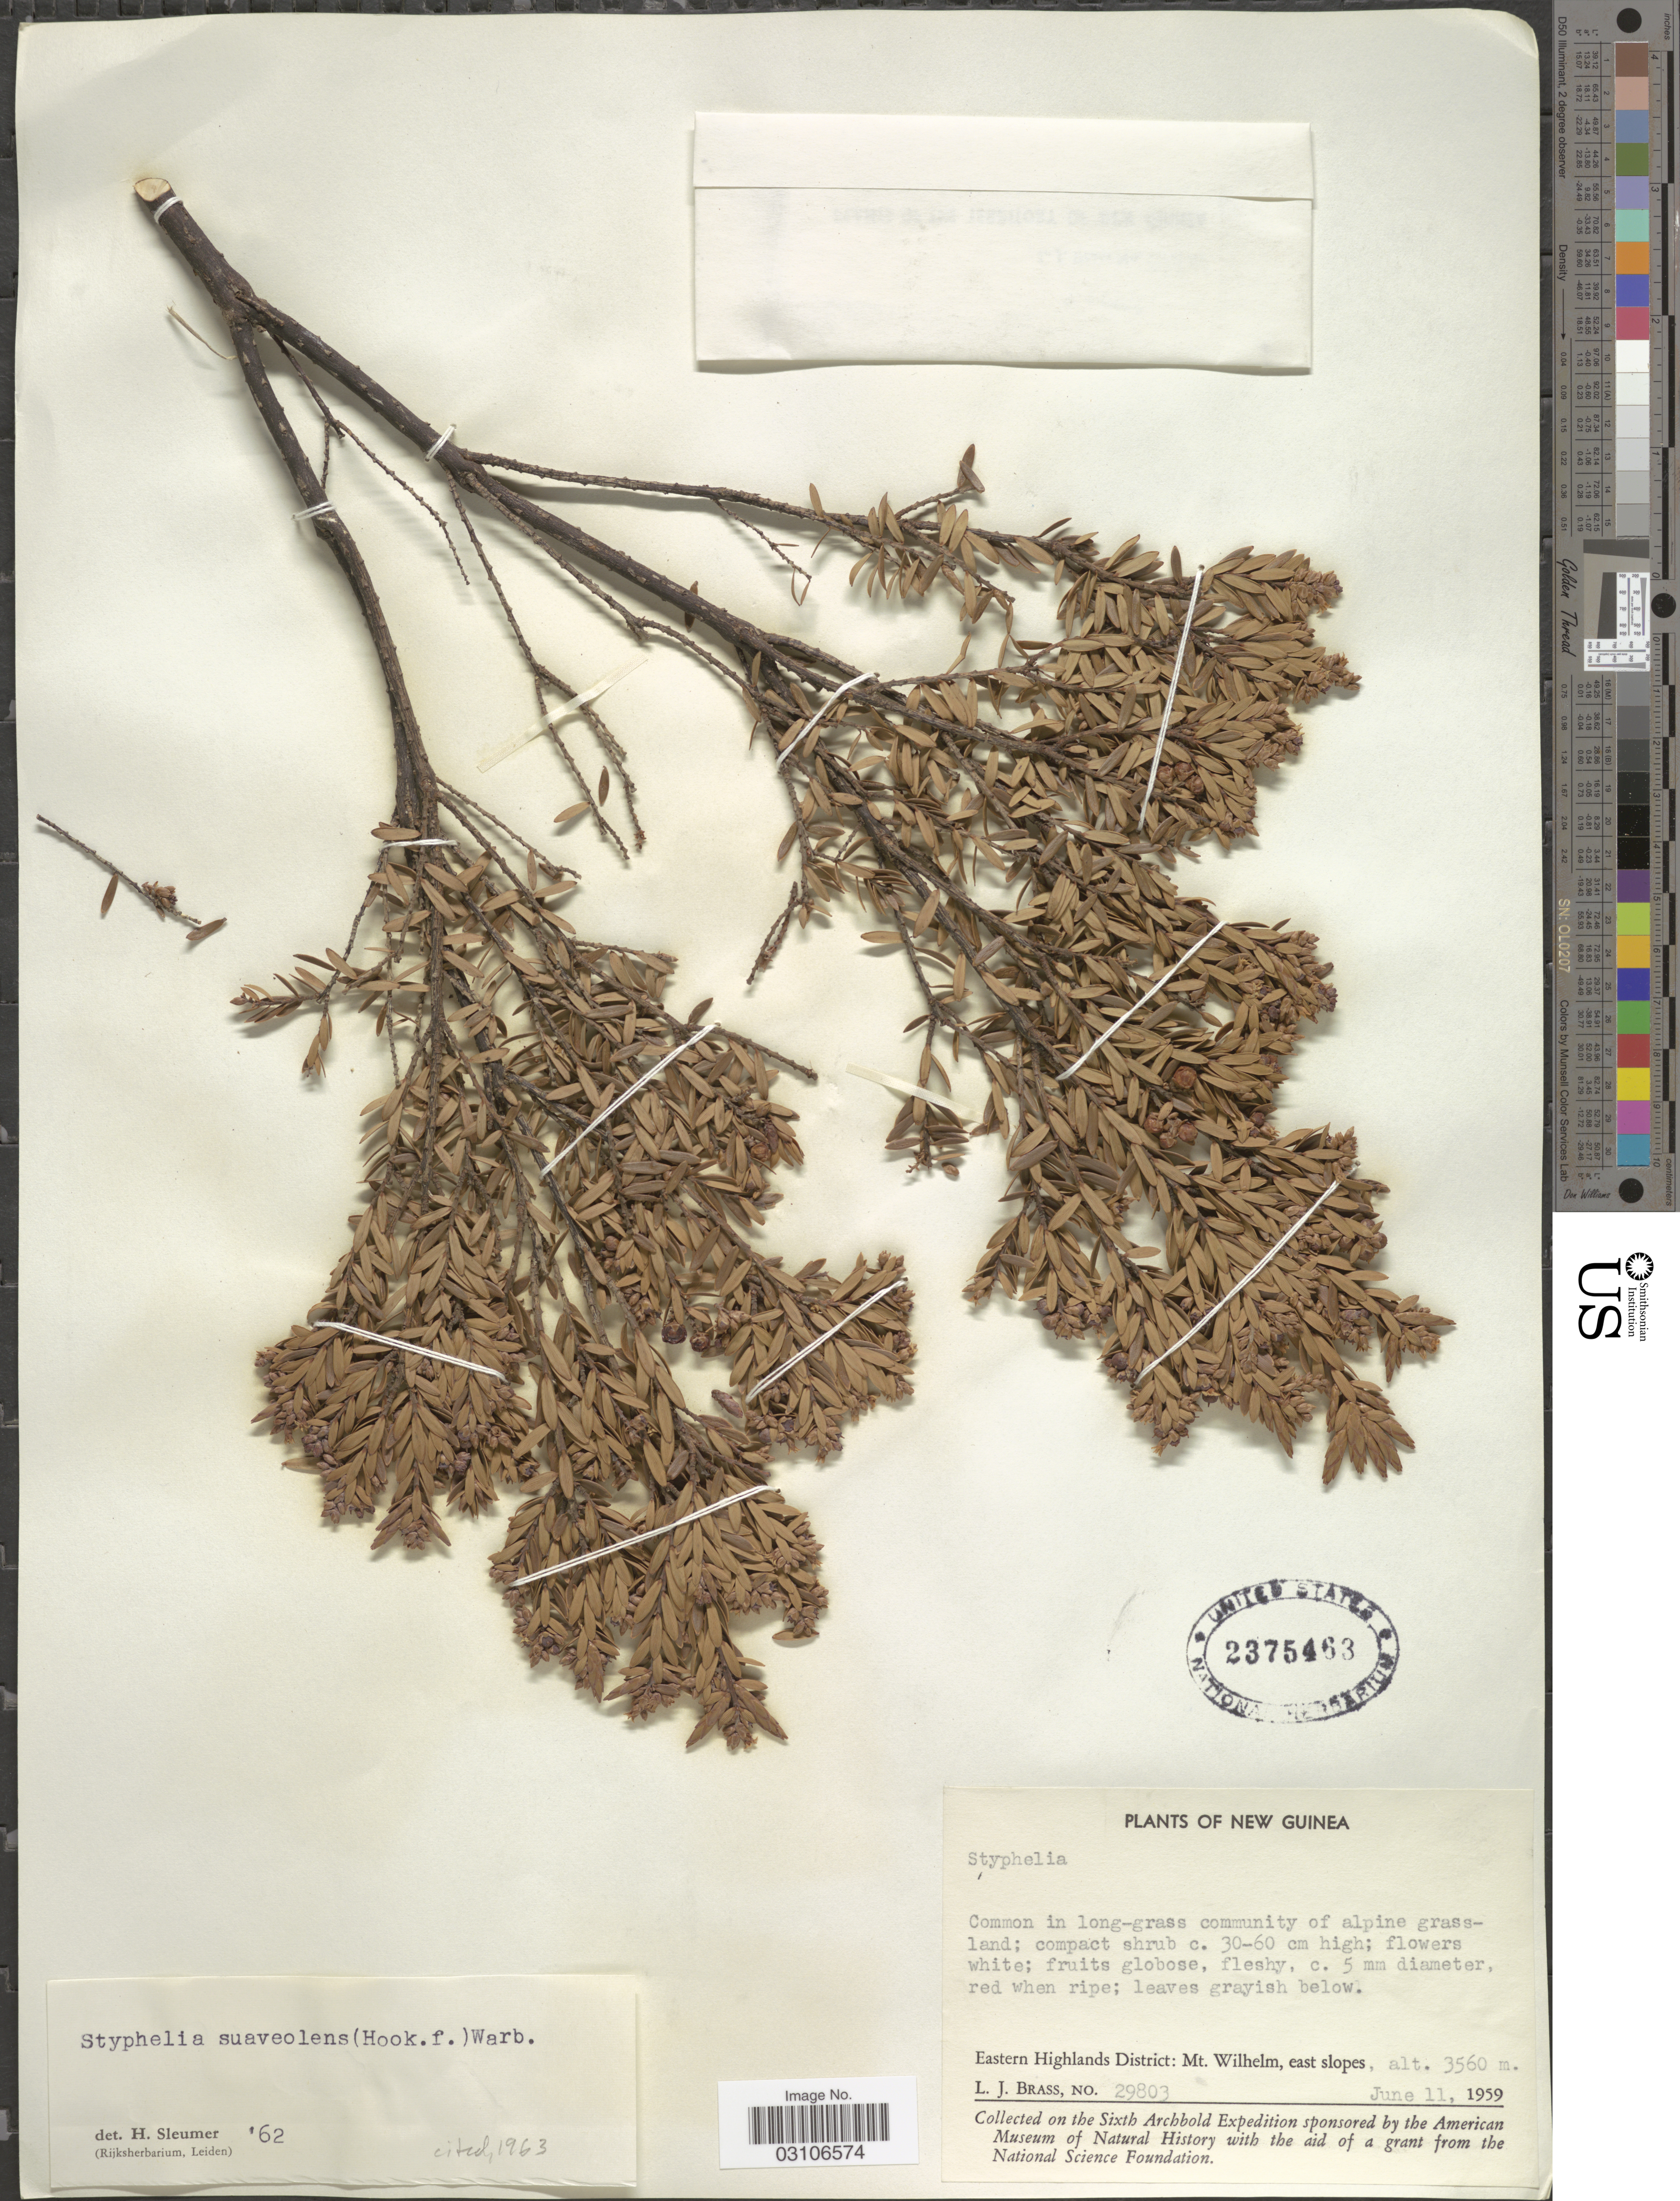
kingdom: Plantae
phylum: Tracheophyta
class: Magnoliopsida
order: Ericales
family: Ericaceae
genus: Styphelia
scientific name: Styphelia suaveolens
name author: (Hook. f.) Warb. ex P. Sarasin & Sarasin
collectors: L. J. Brass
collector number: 29803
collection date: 1959-06-11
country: Papua New Guinea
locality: New Guinea. Eastern Highlands District: Mt. Wilhelm, east slopes.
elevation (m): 3560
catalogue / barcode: US 2375463